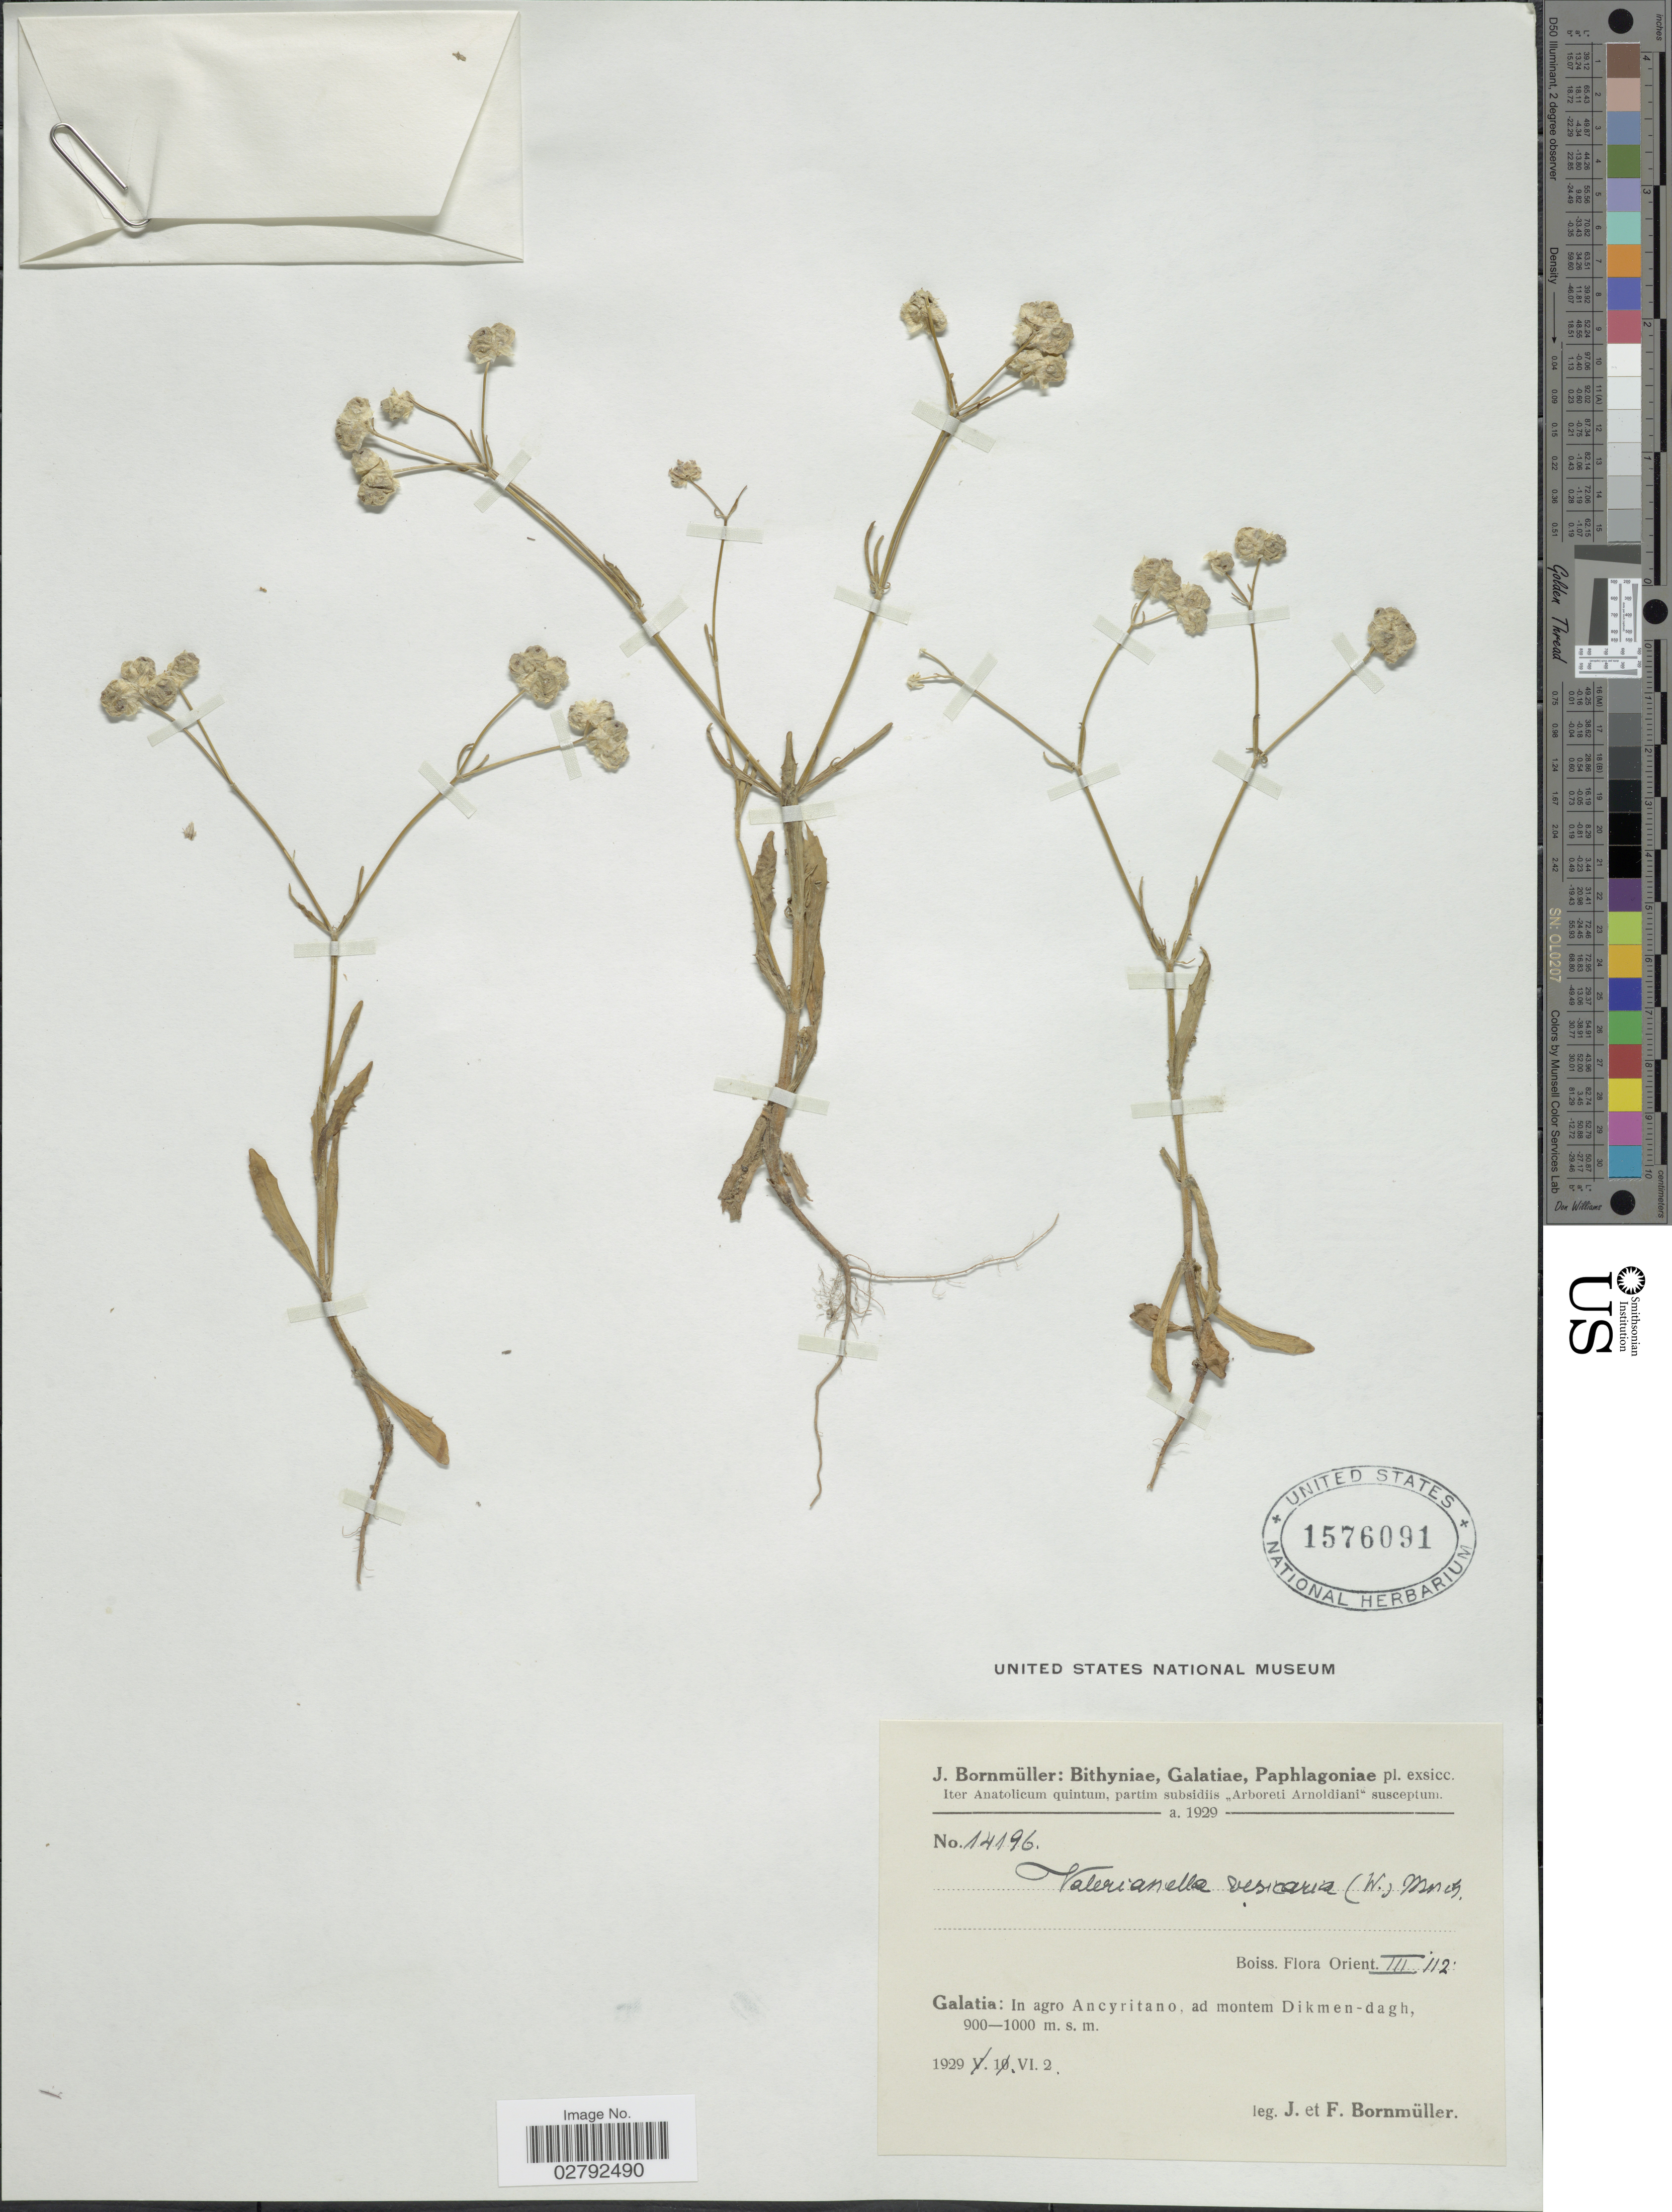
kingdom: Plantae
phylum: Tracheophyta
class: Magnoliopsida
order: Dipsacales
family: Caprifoliaceae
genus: Valerianella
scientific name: Valerianella vesicaria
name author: (L.) Moench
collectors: J. Bornmüller & F. Bornmüller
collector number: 14196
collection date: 1929-06-02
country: Turkey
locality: Galatia: In agro Ancyritano, ad montem Dikmen-dagh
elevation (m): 900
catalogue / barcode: US 1576091